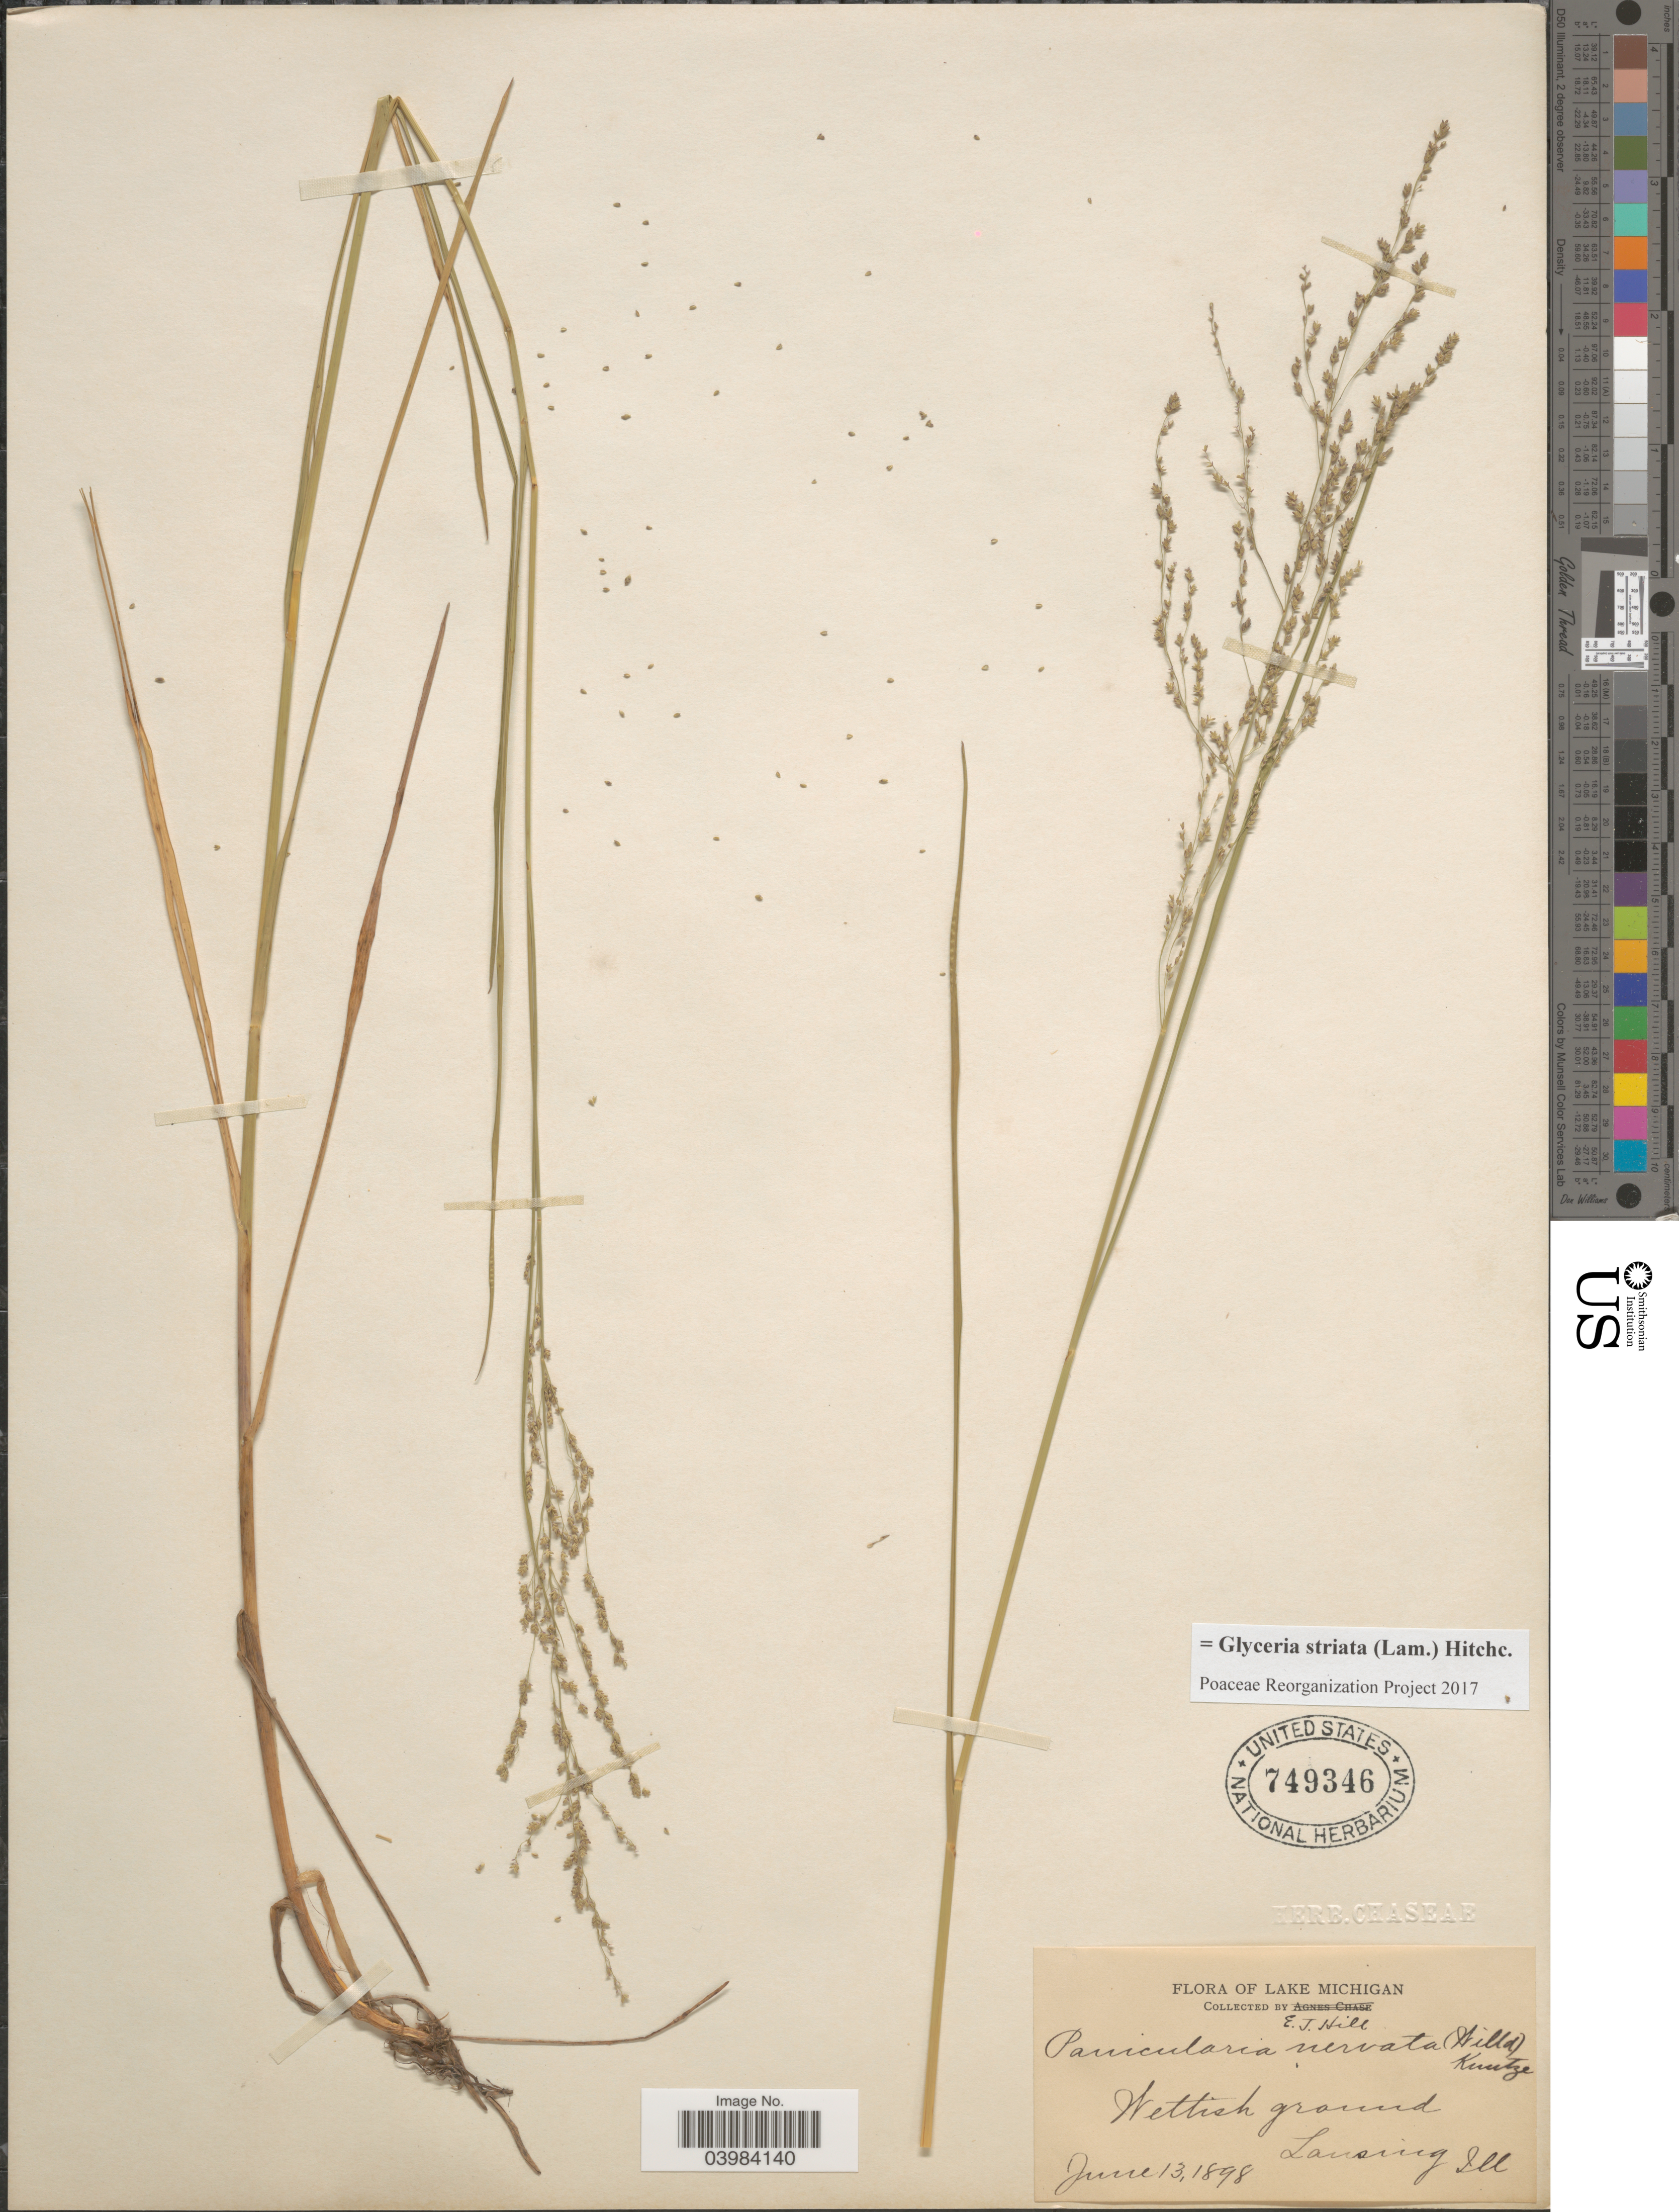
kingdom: Plantae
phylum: Tracheophyta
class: Liliopsida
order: Poales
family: Poaceae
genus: Glyceria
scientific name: Glyceria striata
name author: (Lam.) Hitchc.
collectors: E. J. Hill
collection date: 1898-06-13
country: United States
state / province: Illinois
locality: Lake Michigan. Lansing.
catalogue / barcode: US 749346